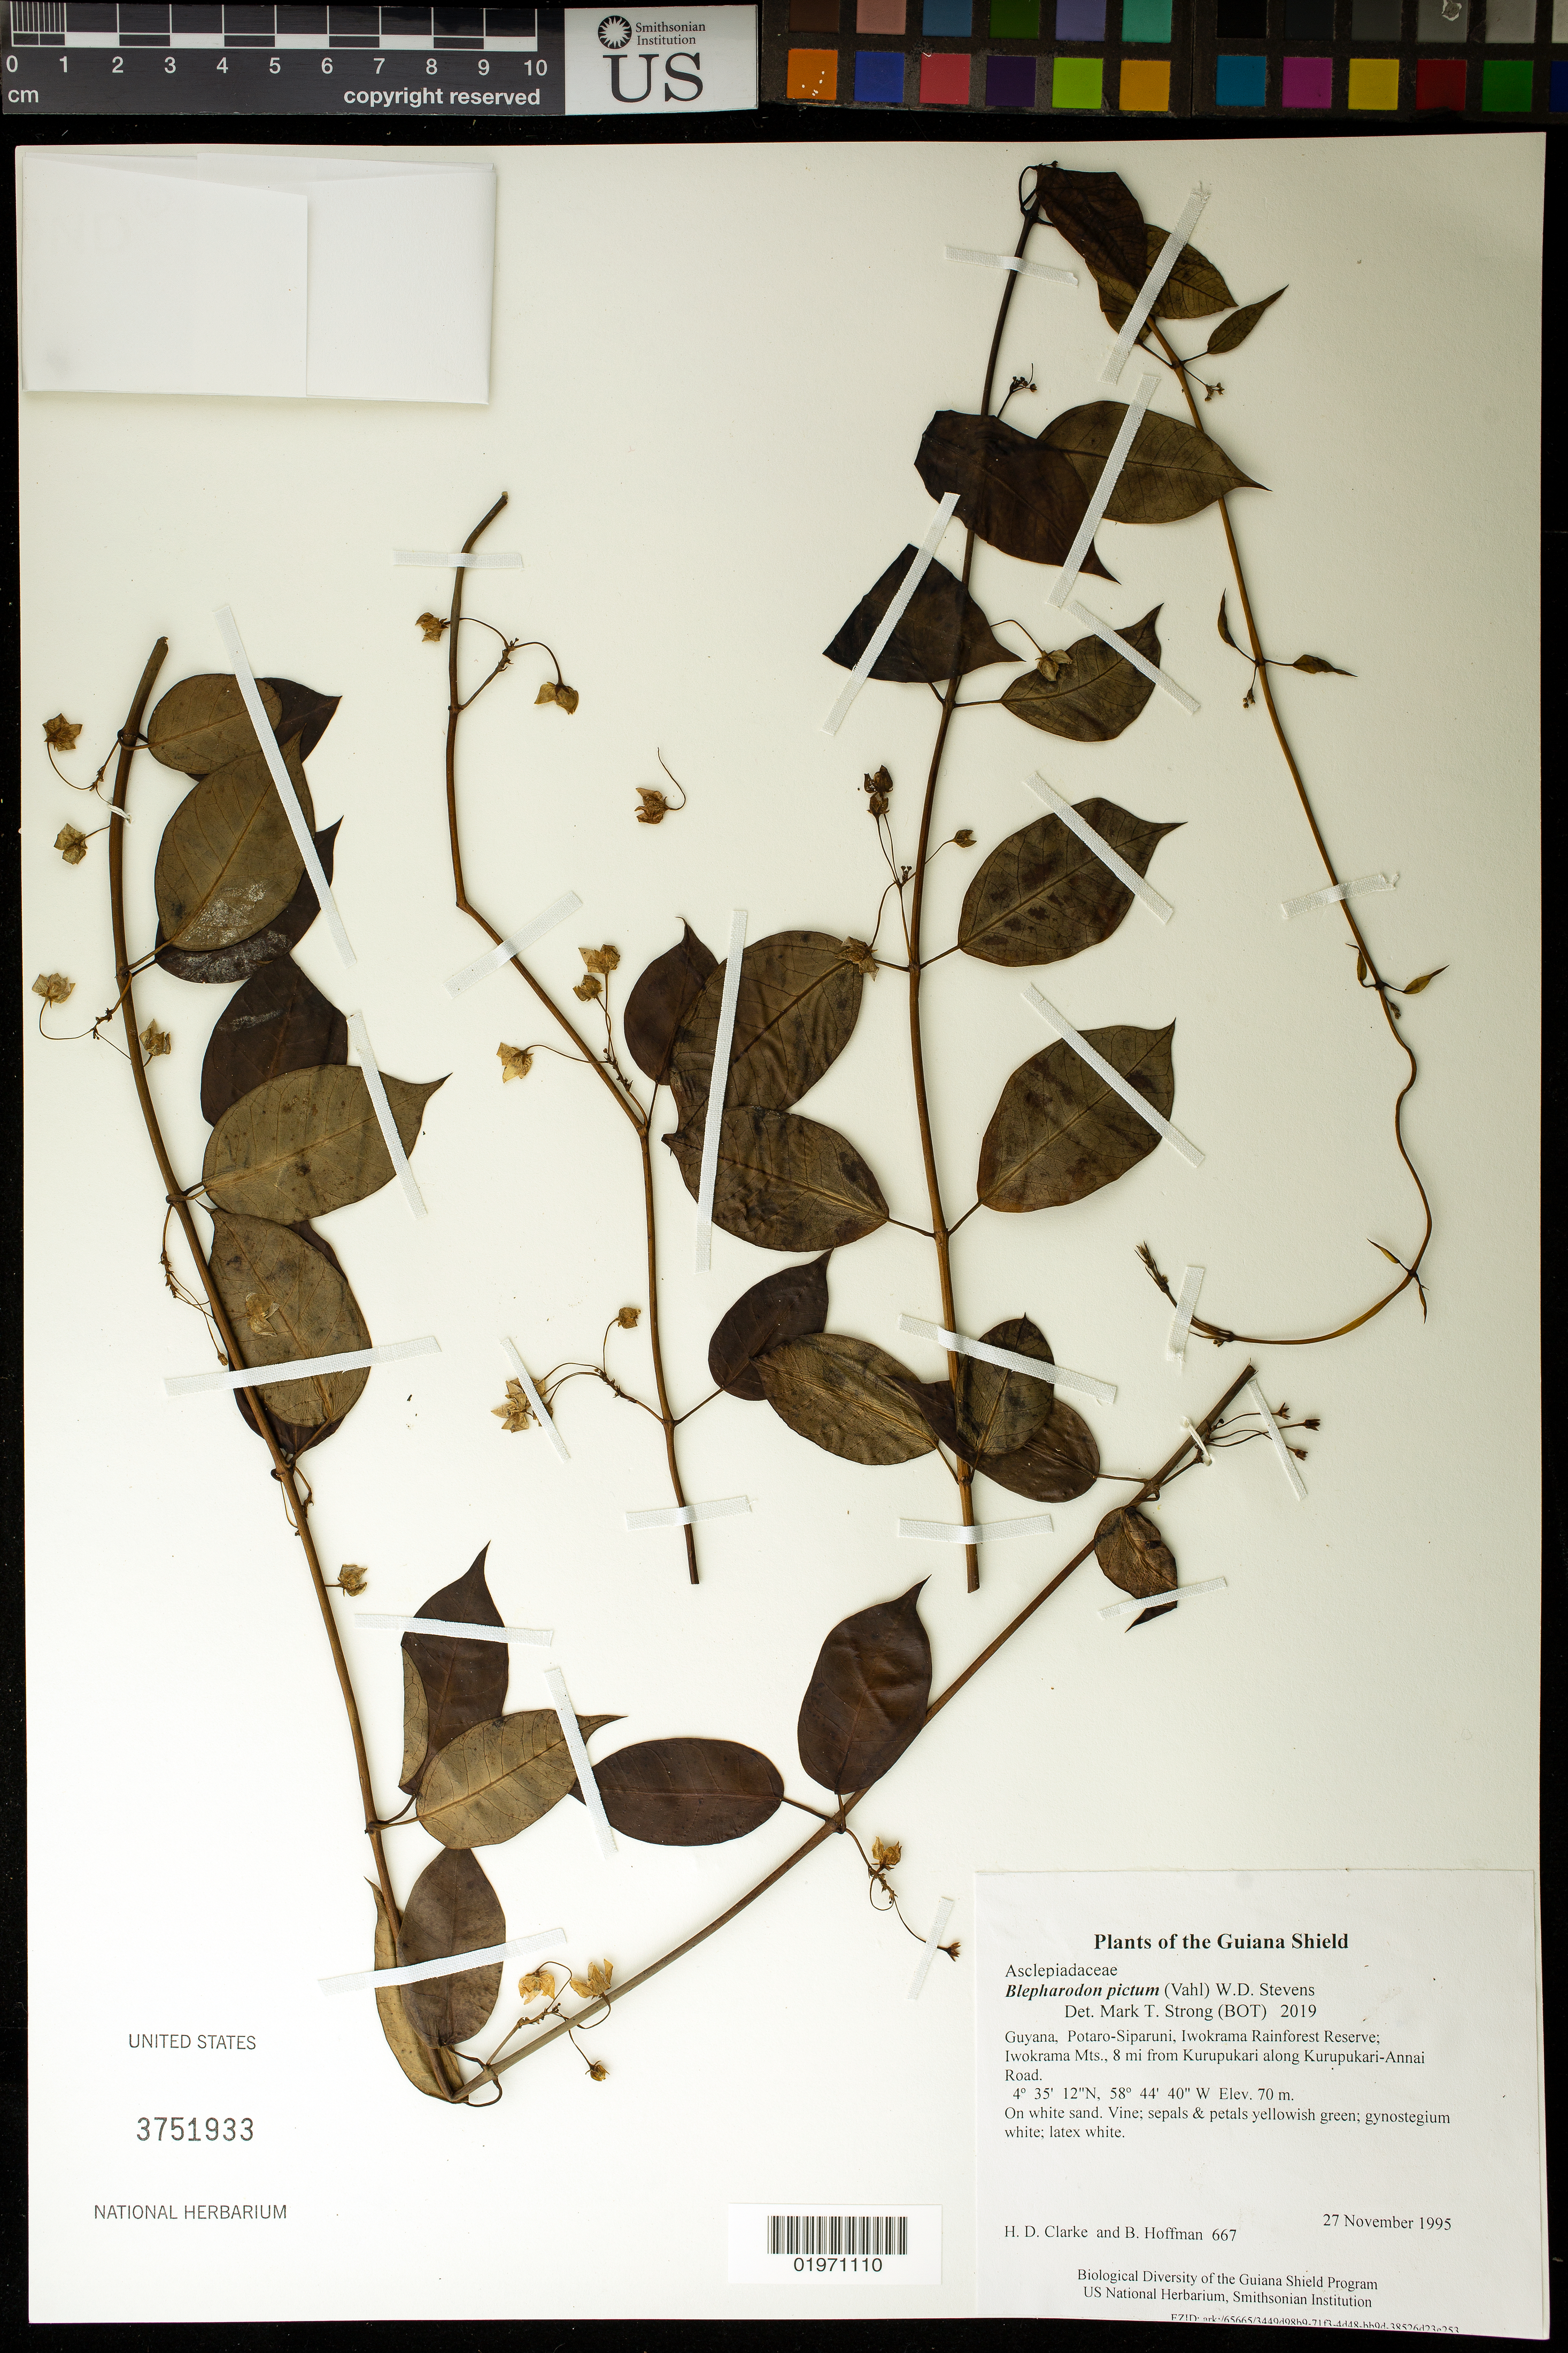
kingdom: Plantae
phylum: Tracheophyta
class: Magnoliopsida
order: Gentianales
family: Apocynaceae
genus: Blepharodon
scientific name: Blepharodon pictum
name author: (Vahl) W.D. Stevens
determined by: Strong, Mark T., (BOT), Smithsonian Institution - National Museum of Natural History (UNITED STATES)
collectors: H. D. Clarke & B. Hoffman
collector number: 667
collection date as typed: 27 November 1995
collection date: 1995-11-27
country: Guyana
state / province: Potaro-Siparuni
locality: Iwokrama Rainforest Reserve; Iwokrama Mts., 8 mi from Kurupukari along Kurupukari-Annai Road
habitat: On white sand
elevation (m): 70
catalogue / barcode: US 3751933